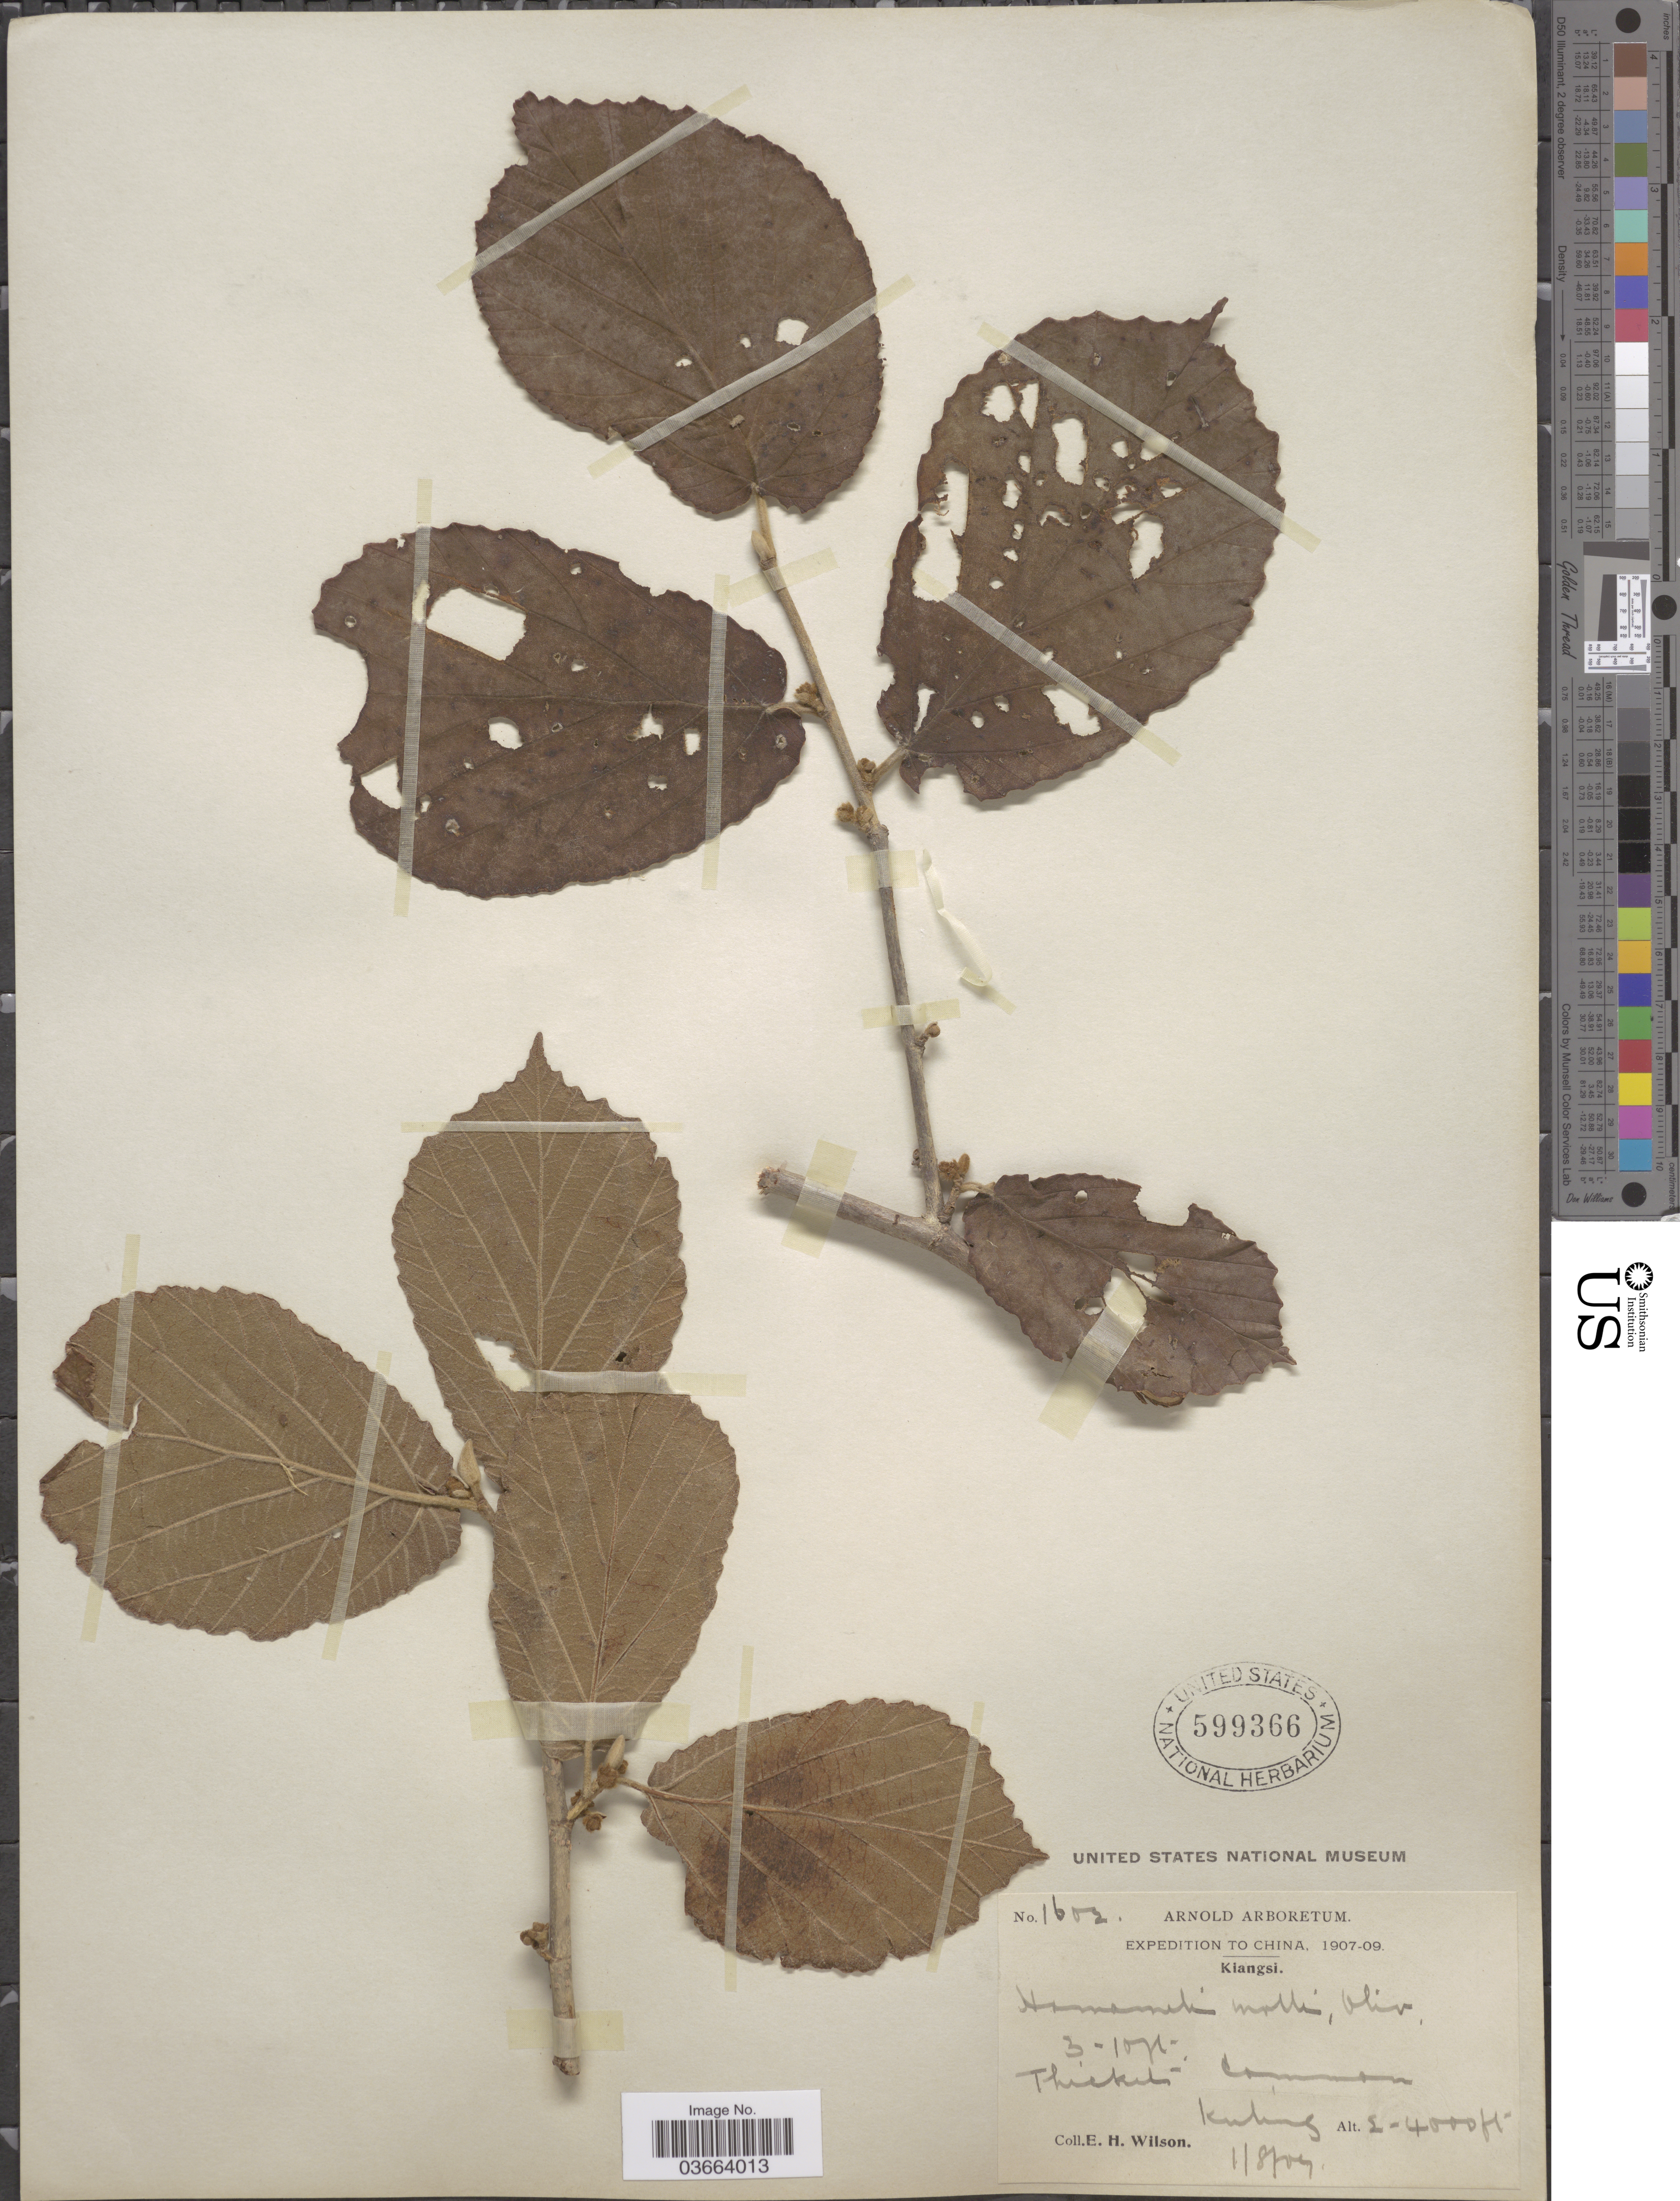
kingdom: Plantae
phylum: Tracheophyta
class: Magnoliopsida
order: Saxifragales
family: Hamamelidaceae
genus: Hamamelis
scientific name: Hamamelis mollis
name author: Oliv.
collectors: E. Wilson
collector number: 1602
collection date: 1907-08-01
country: China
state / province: Jiangxi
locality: Kiangsi. Thickets common Kuhing*.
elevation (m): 610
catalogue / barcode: US 599366